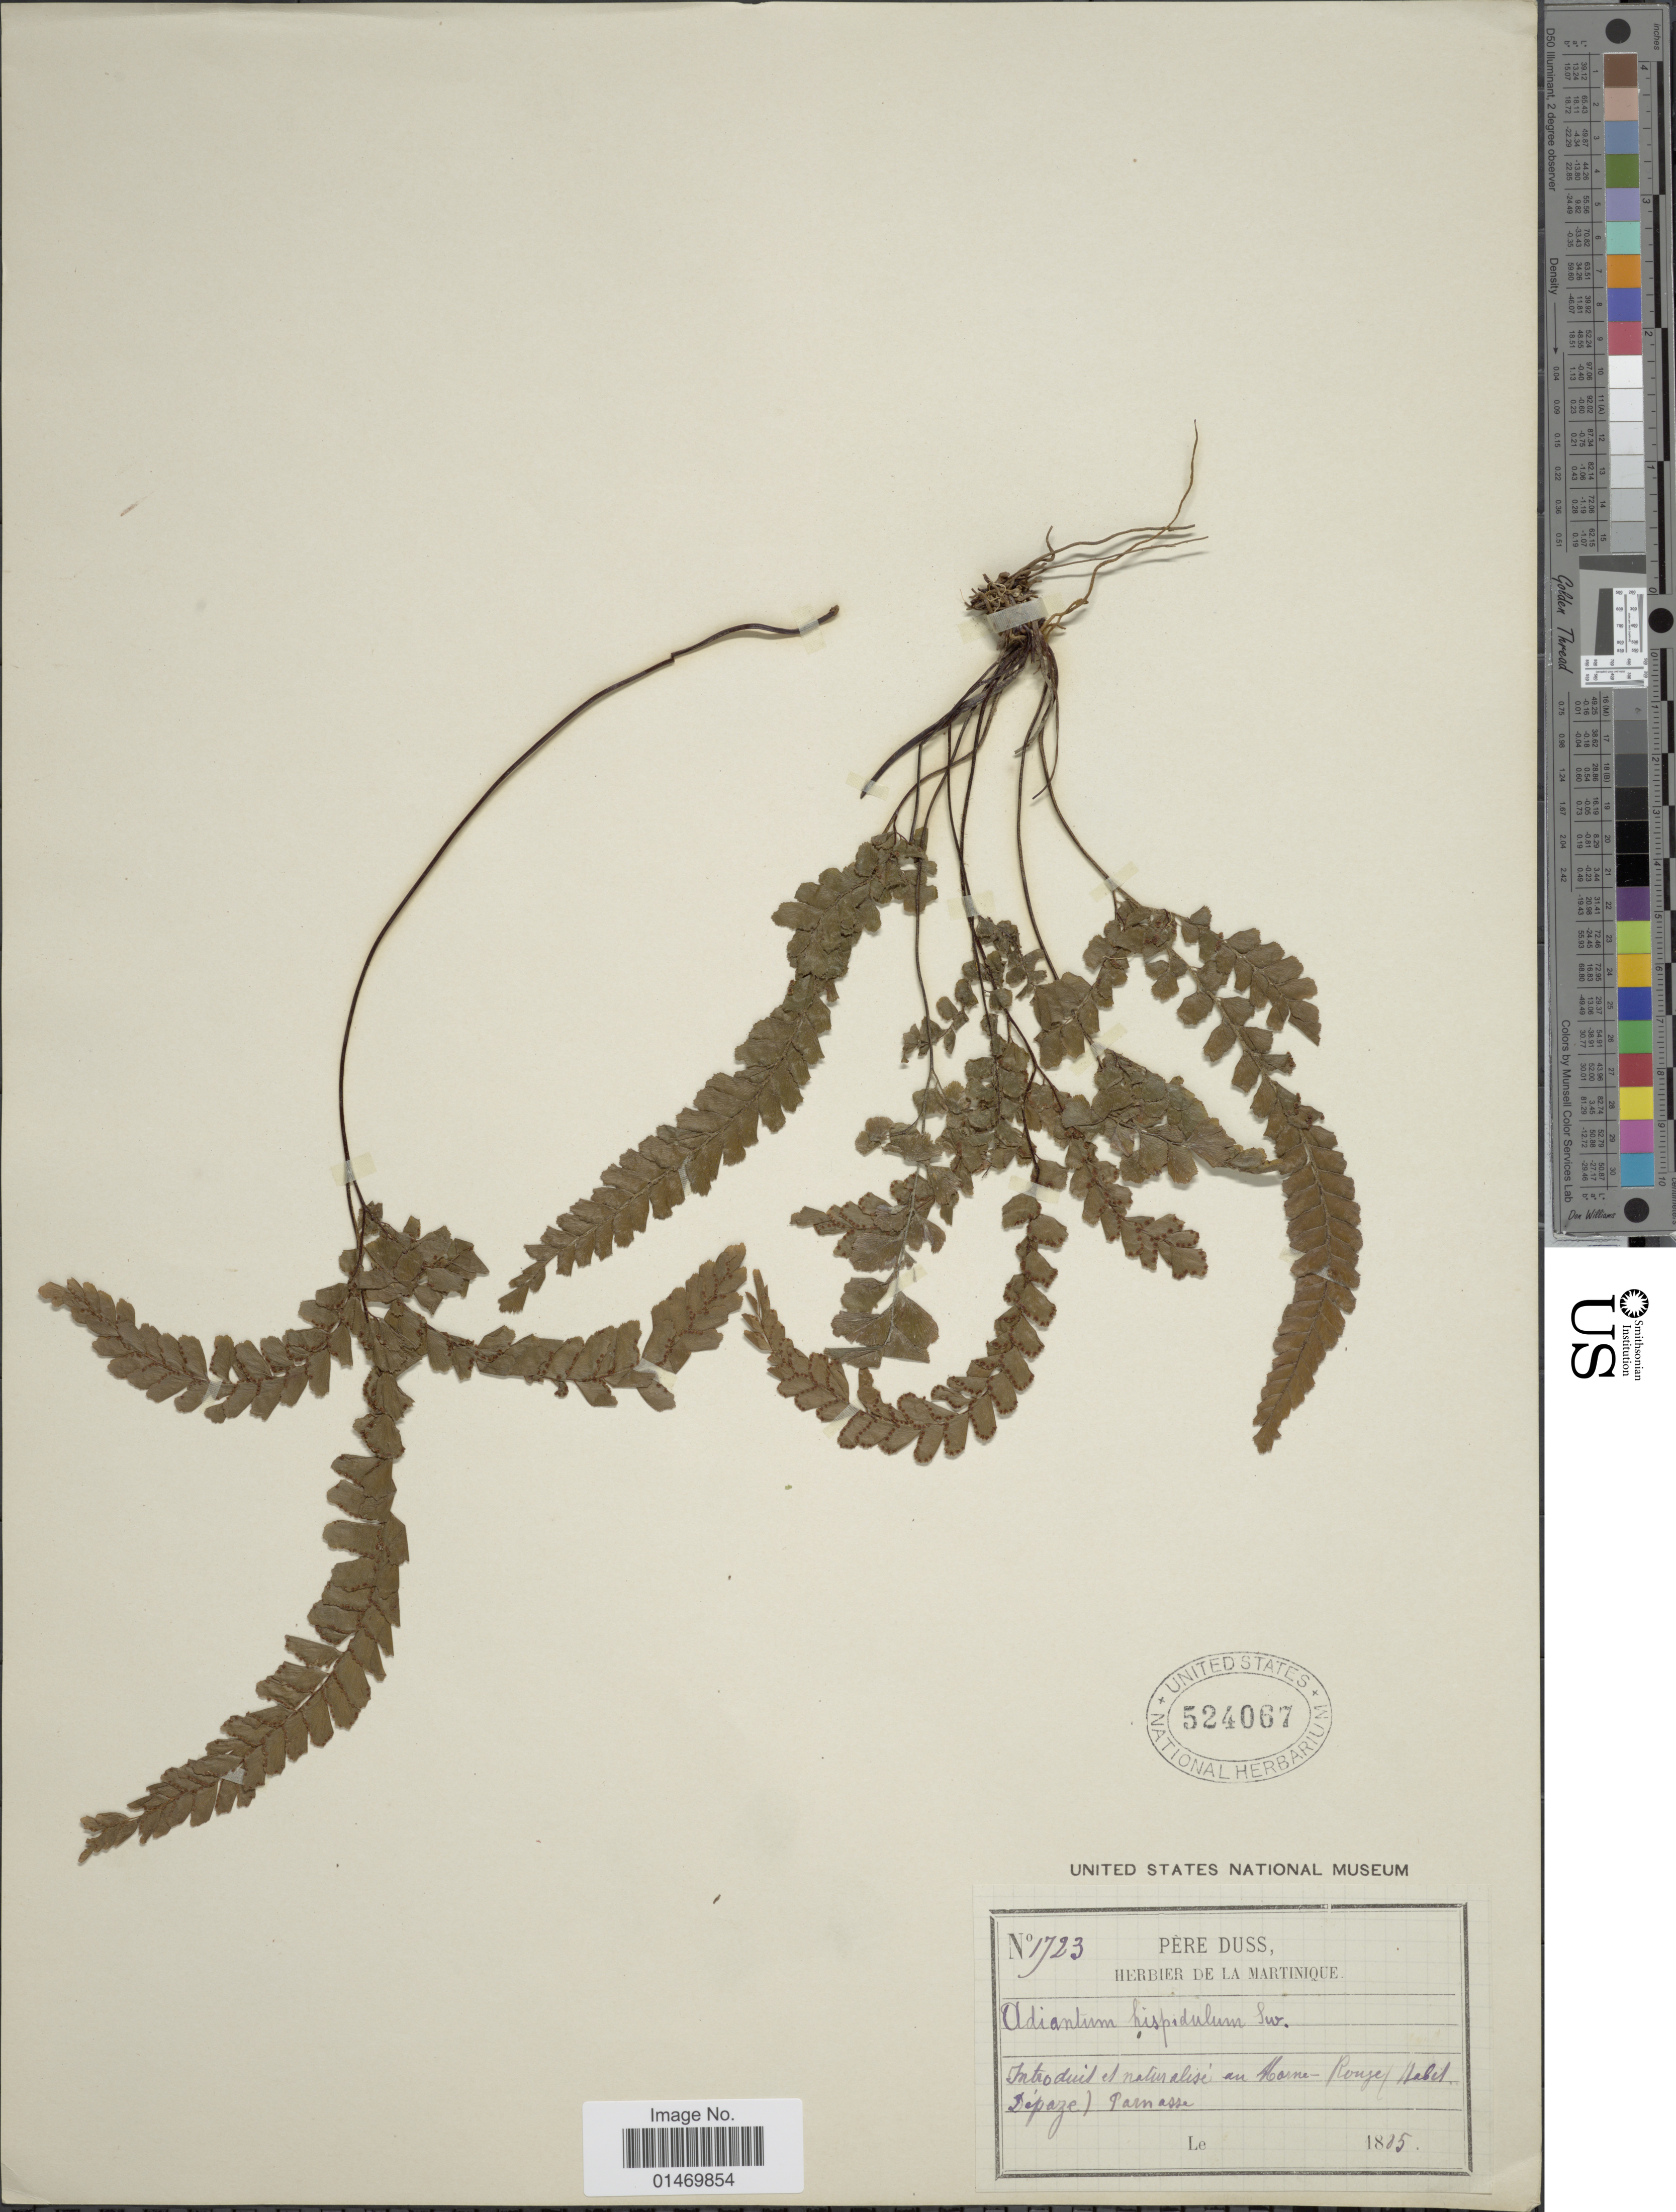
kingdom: Plantae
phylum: Tracheophyta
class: Polypodiopsida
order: Polypodiales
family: Pteridaceae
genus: Adiantum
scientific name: Adiantum sp.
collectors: Père Duss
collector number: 1723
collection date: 1885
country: Martinique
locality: Martinique,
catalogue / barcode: US 524067